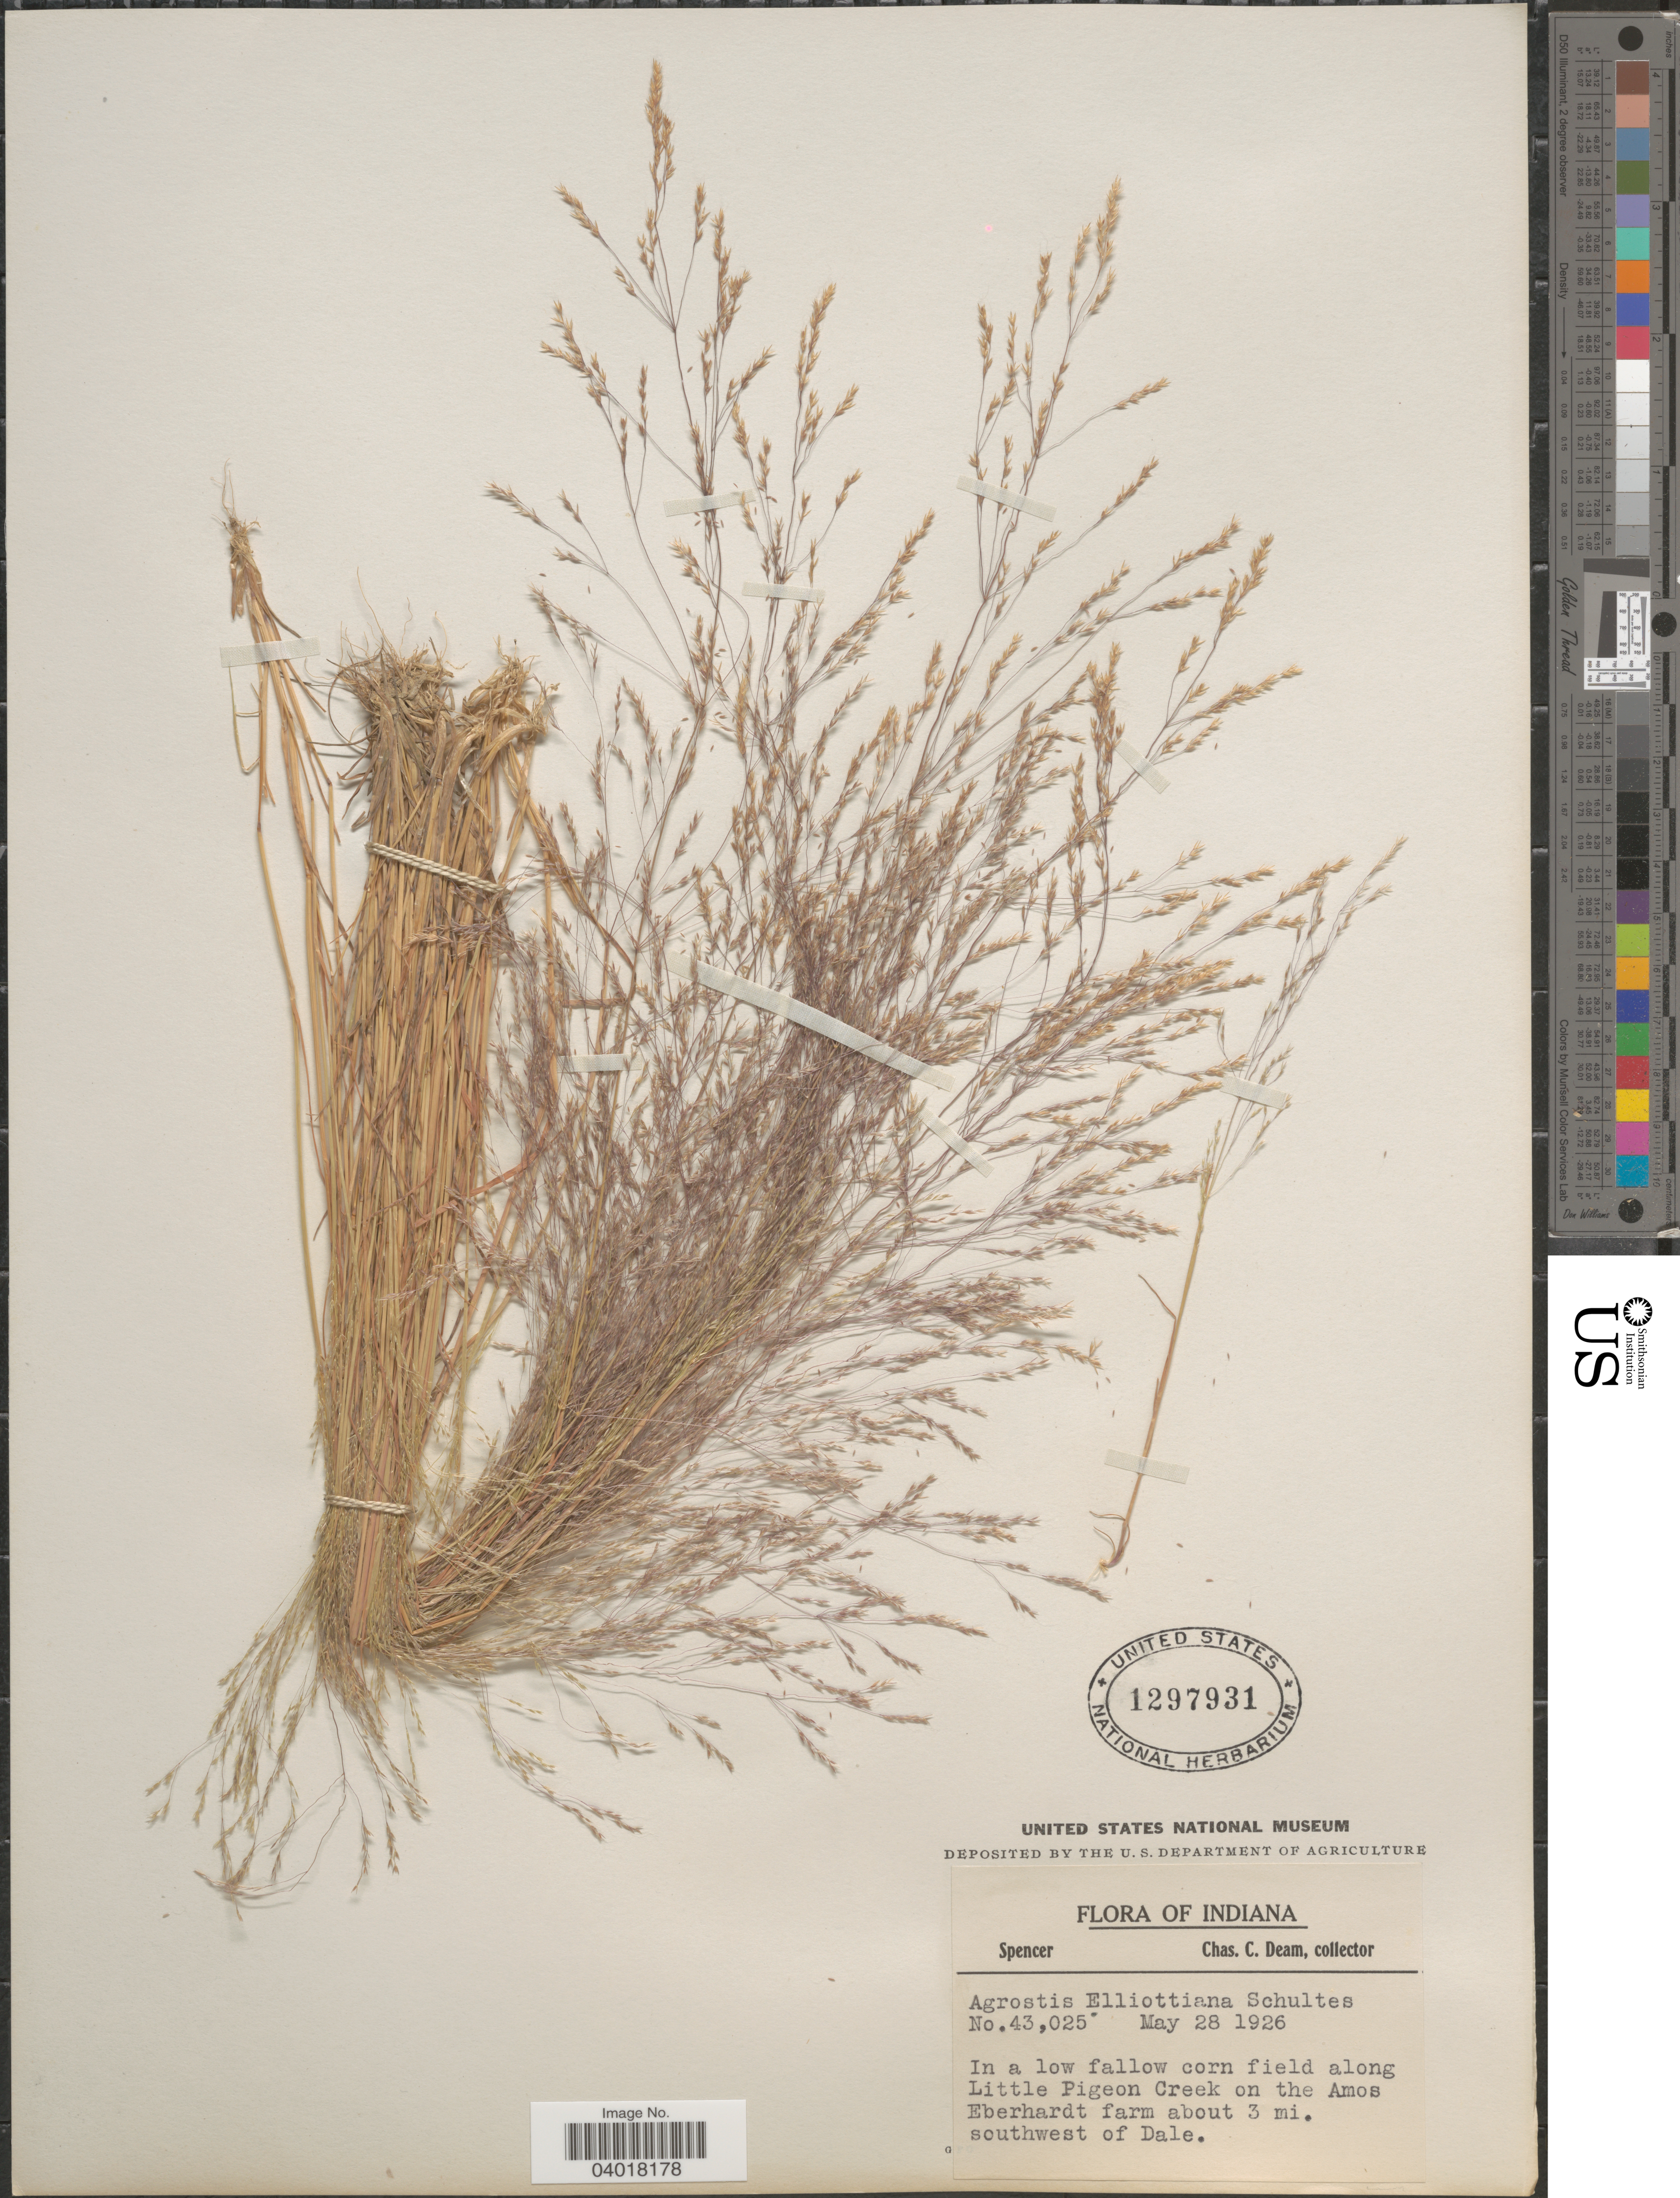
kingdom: Plantae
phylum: Tracheophyta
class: Liliopsida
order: Poales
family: Poaceae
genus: Agrostis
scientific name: Agrostis elliottiana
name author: Schult.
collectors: C. C. Deam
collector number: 43025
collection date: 1926-05-28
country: United States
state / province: Indiana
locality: Spencer. In a low fallow corn field along Little Pigeon Creek on the Amos Eberhardt farm about 3 mi. southwest of Dale.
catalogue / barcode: US 1297931